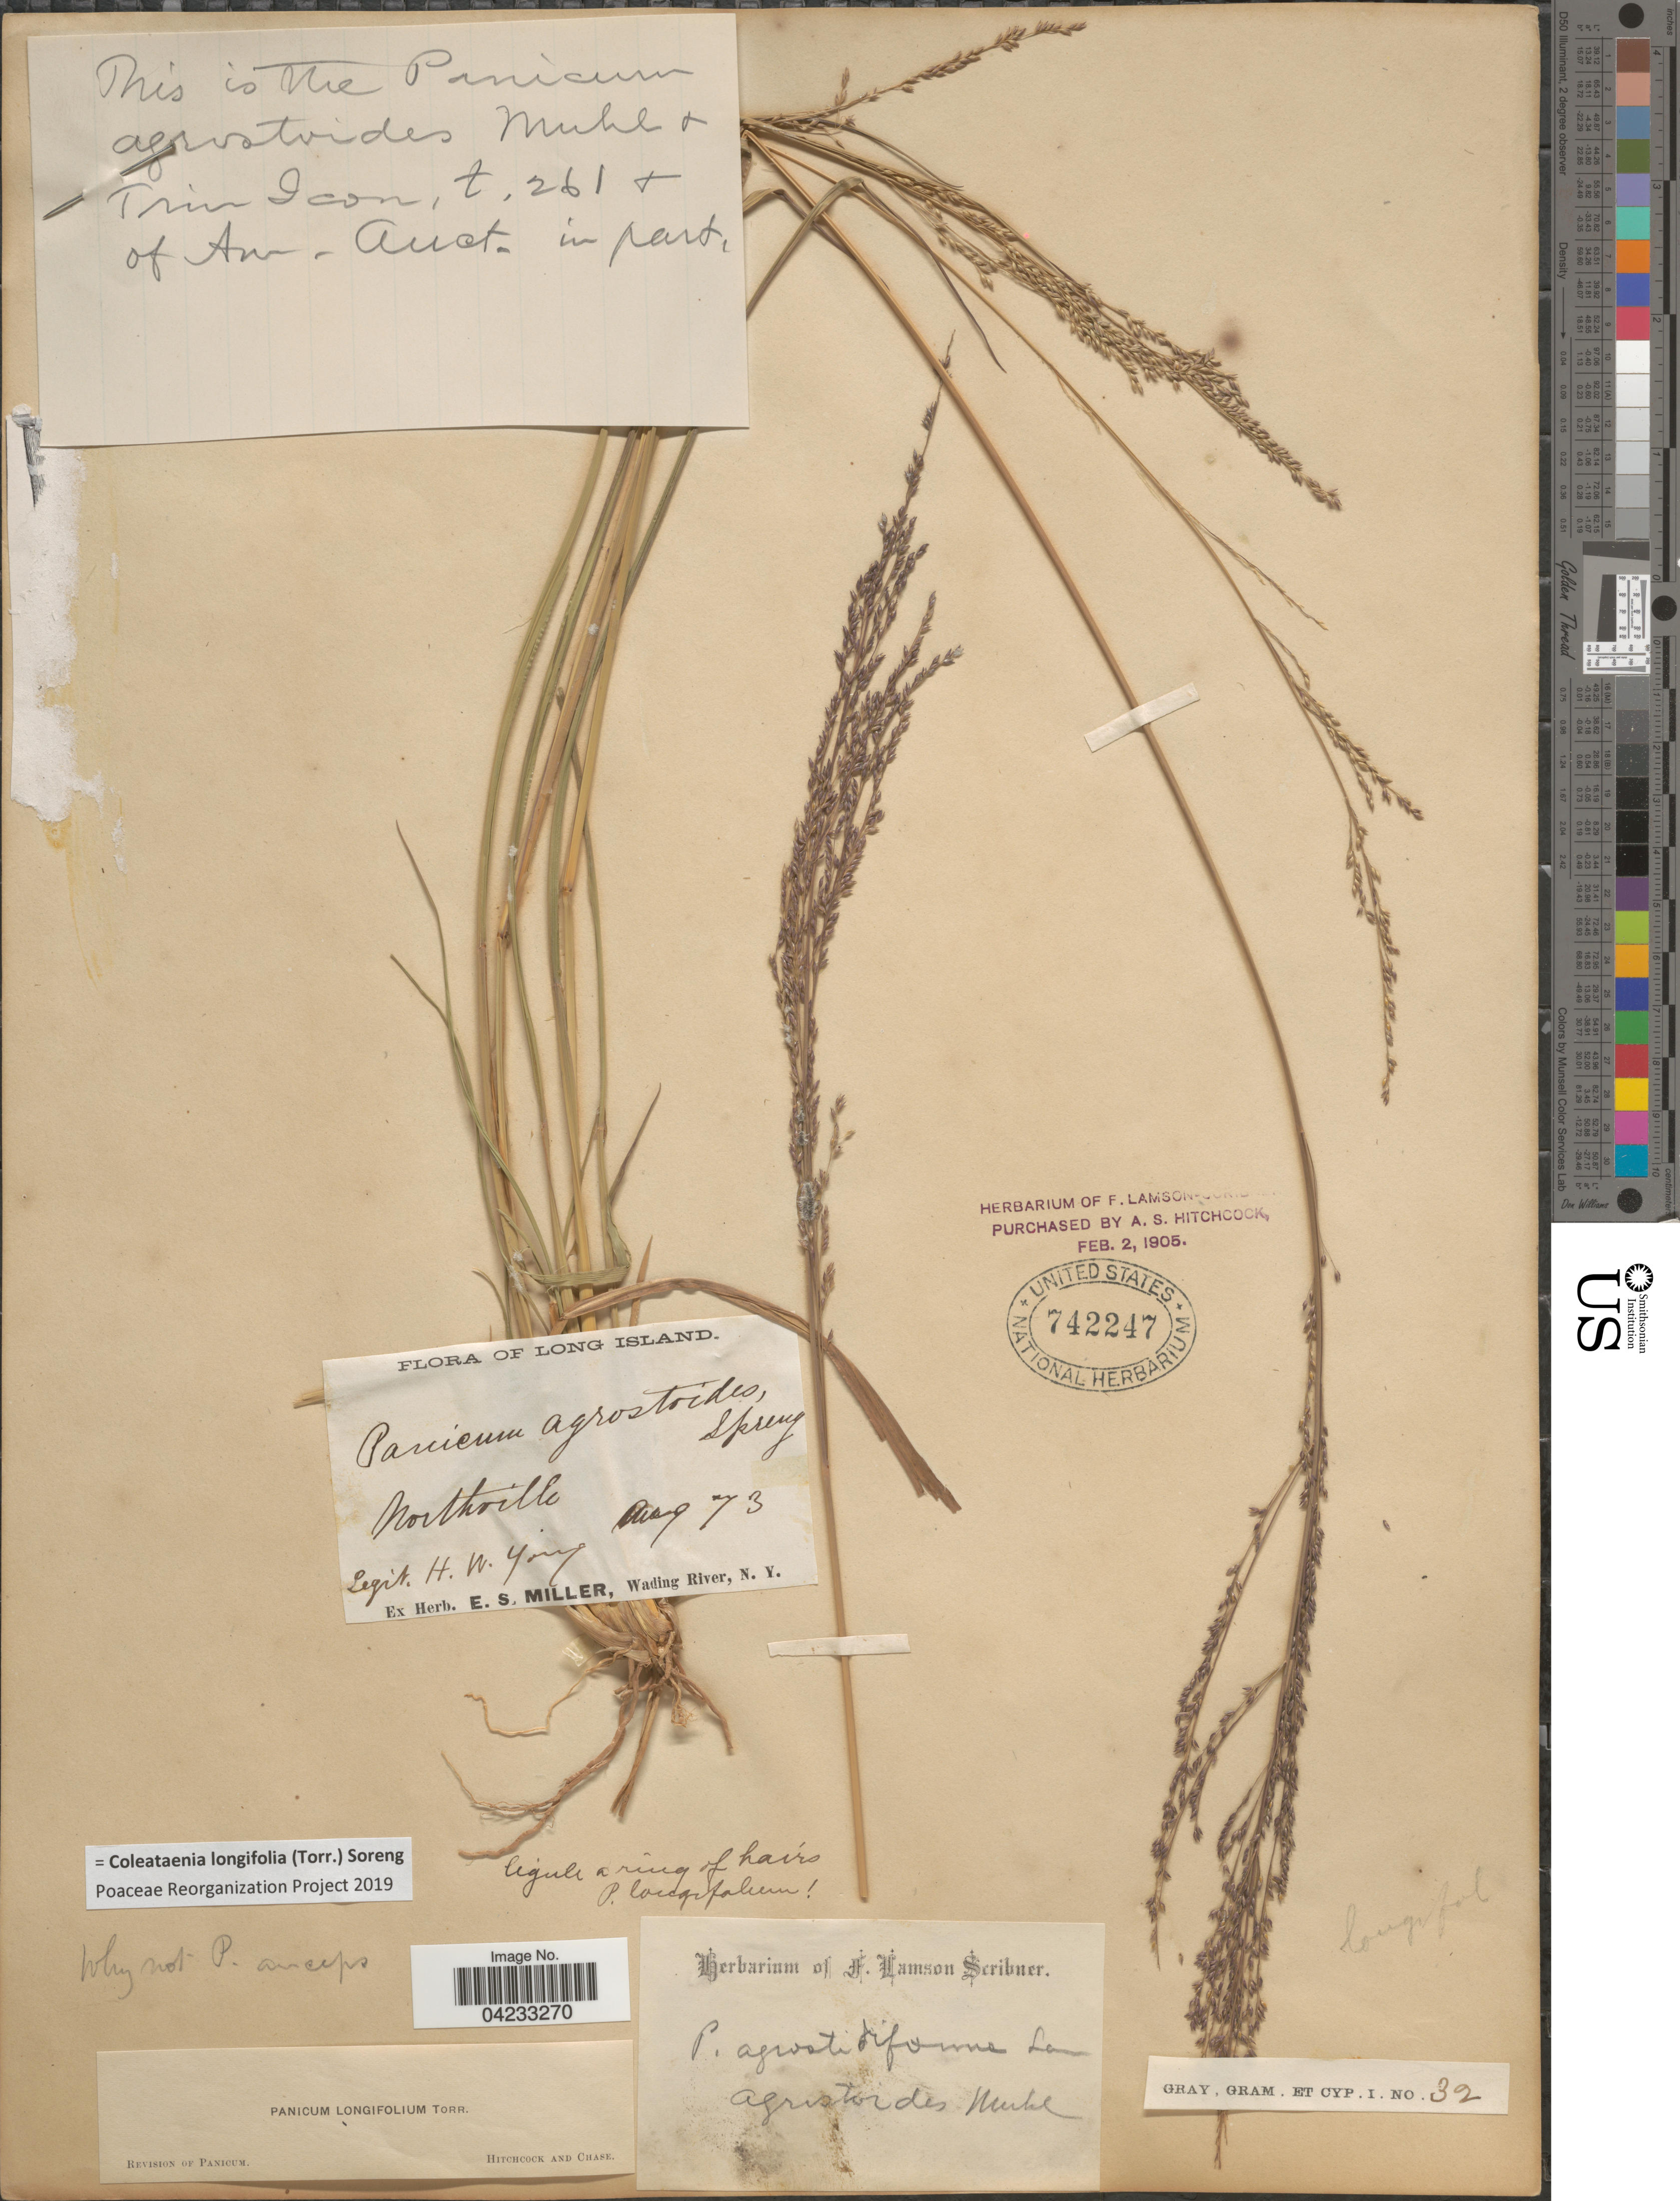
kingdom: Plantae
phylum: Tracheophyta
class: Liliopsida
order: Poales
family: Poaceae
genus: Coleataenia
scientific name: Coleataenia longifolia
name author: (Torr.) Soreng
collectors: H. W. Young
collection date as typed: Transcribed d/m/y: /8/73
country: United States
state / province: New York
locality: Long Island. Northville.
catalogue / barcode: US 742247